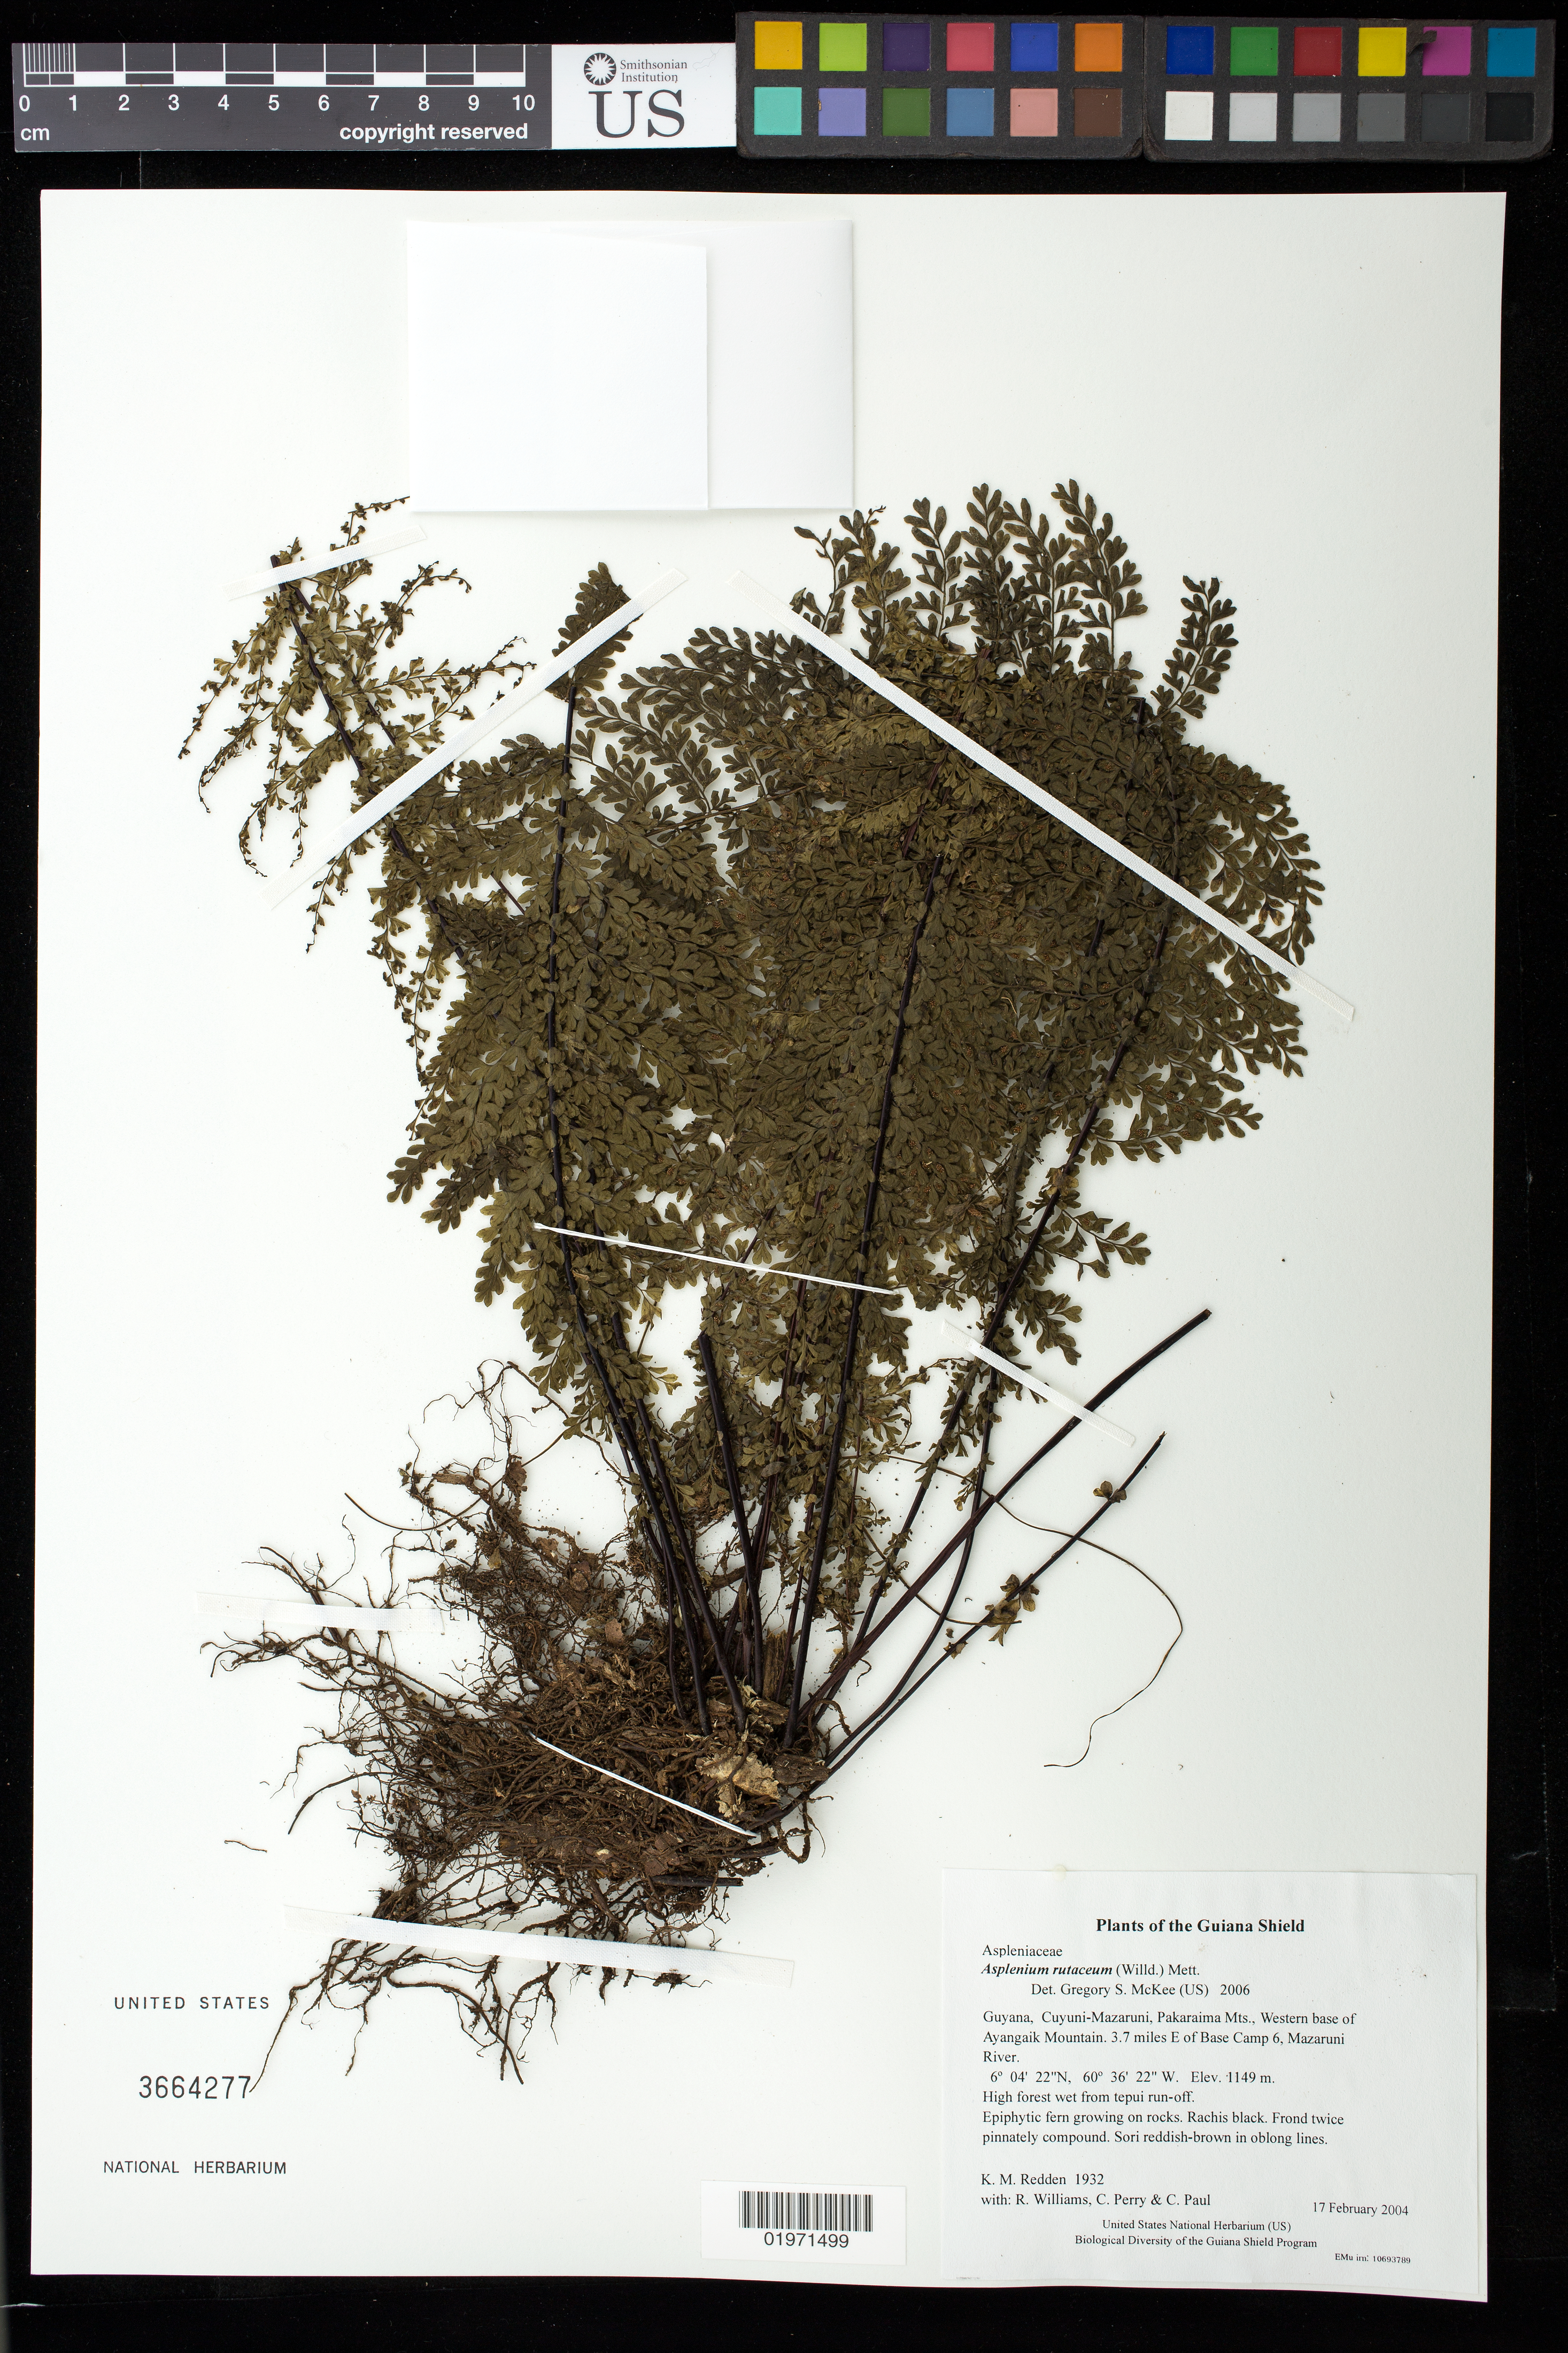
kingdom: Plantae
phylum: Tracheophyta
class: Polypodiopsida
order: Polypodiales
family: Aspleniaceae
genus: Asplenium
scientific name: Asplenium rutaceum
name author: (Willd.) Mett.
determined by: McKee, G. S., (US), NMNH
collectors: K. M. Redden, R. Williams, C. Perry & C. Paul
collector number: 1932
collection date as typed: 17 February 2004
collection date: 2004-02-17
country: Guyana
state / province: Cuyuni-Mazaruni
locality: Pakaraima Mts., Western base of Ayangaik Mountain. 3.7 miles E of Base Camp 6, Mazaruni River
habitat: High forest wet from tepui run-off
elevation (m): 1149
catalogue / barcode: US 3664277